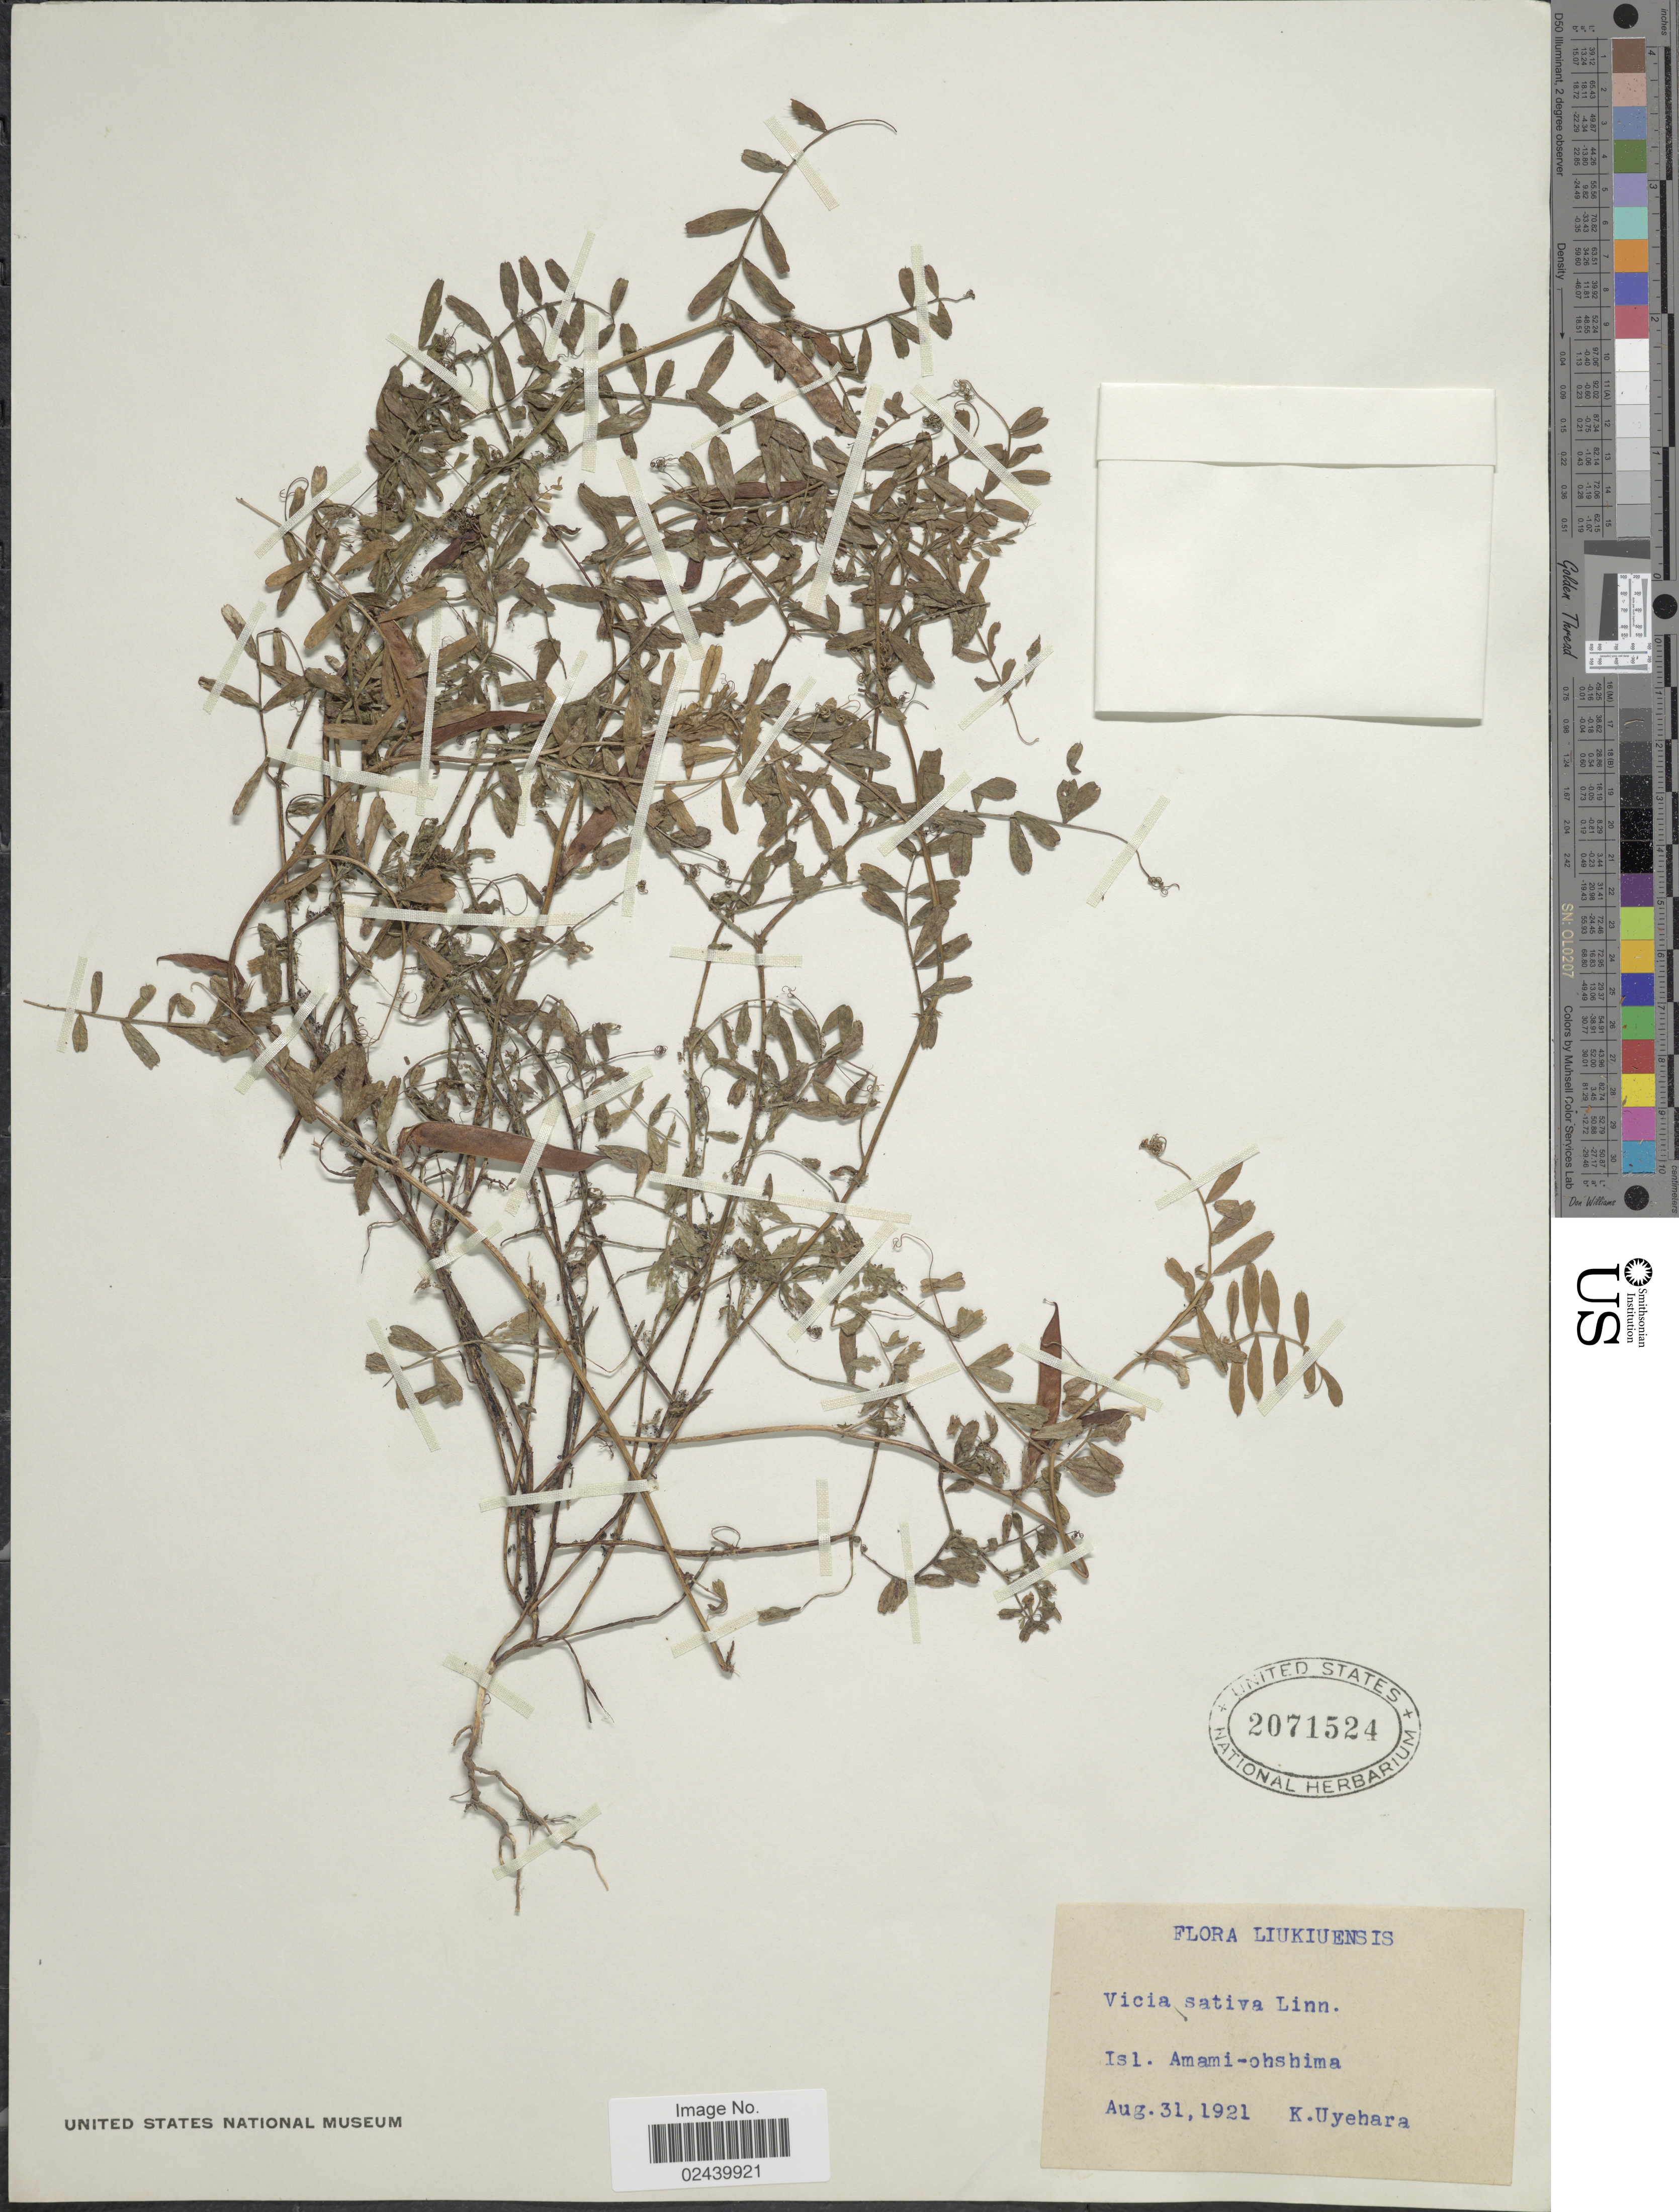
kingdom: Plantae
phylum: Tracheophyta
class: Magnoliopsida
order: Fabales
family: Fabaceae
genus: Vicia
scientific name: Vicia sativa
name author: L.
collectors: K. Uyehara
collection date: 1921-08-31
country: Japan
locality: Isl. Amami-ohshima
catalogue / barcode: US 2071524